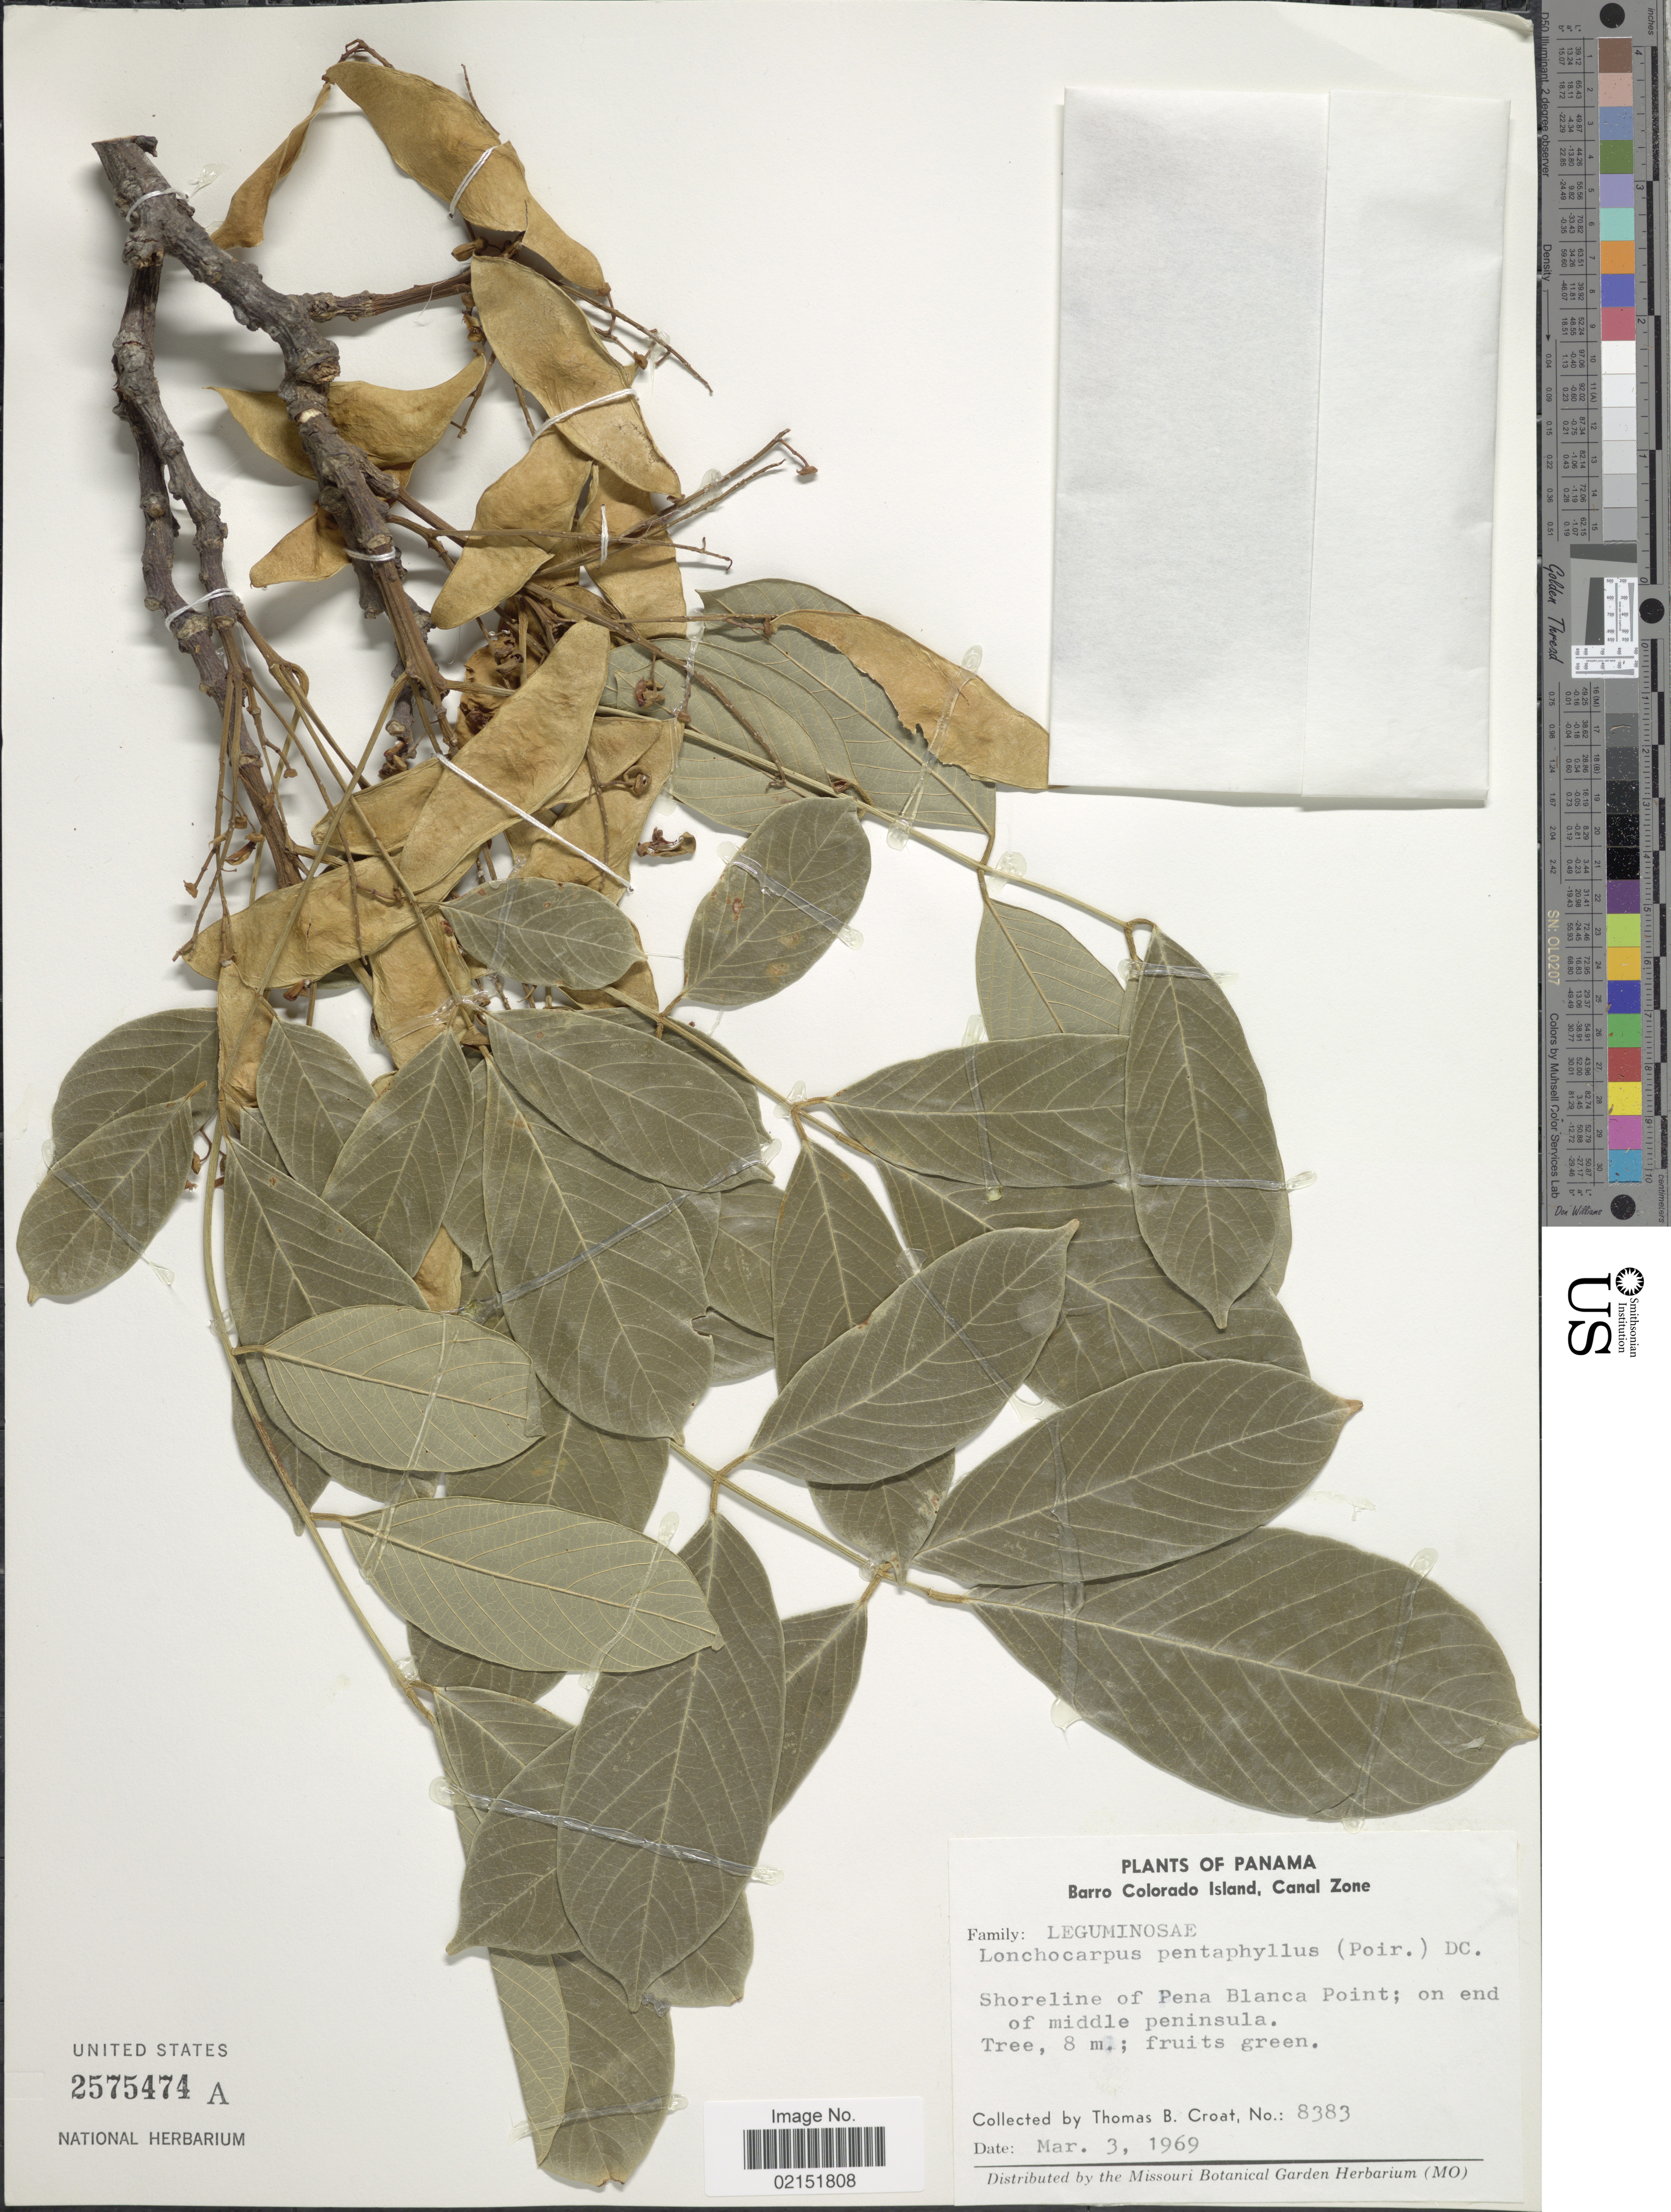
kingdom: Plantae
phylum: Tracheophyta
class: Magnoliopsida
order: Fabales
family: Fabaceae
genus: Lonchocarpus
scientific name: Lonchocarpus pentaphyllus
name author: (Poir.) DC.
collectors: T. B. Croat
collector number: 8383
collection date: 1969-03-03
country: Panama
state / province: Panamá Oeste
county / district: Canal Zone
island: Barro Colorado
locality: Barro Colorado Island, Canal Zone, West edge of Pena Blanca Peninsula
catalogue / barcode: US 2575474A